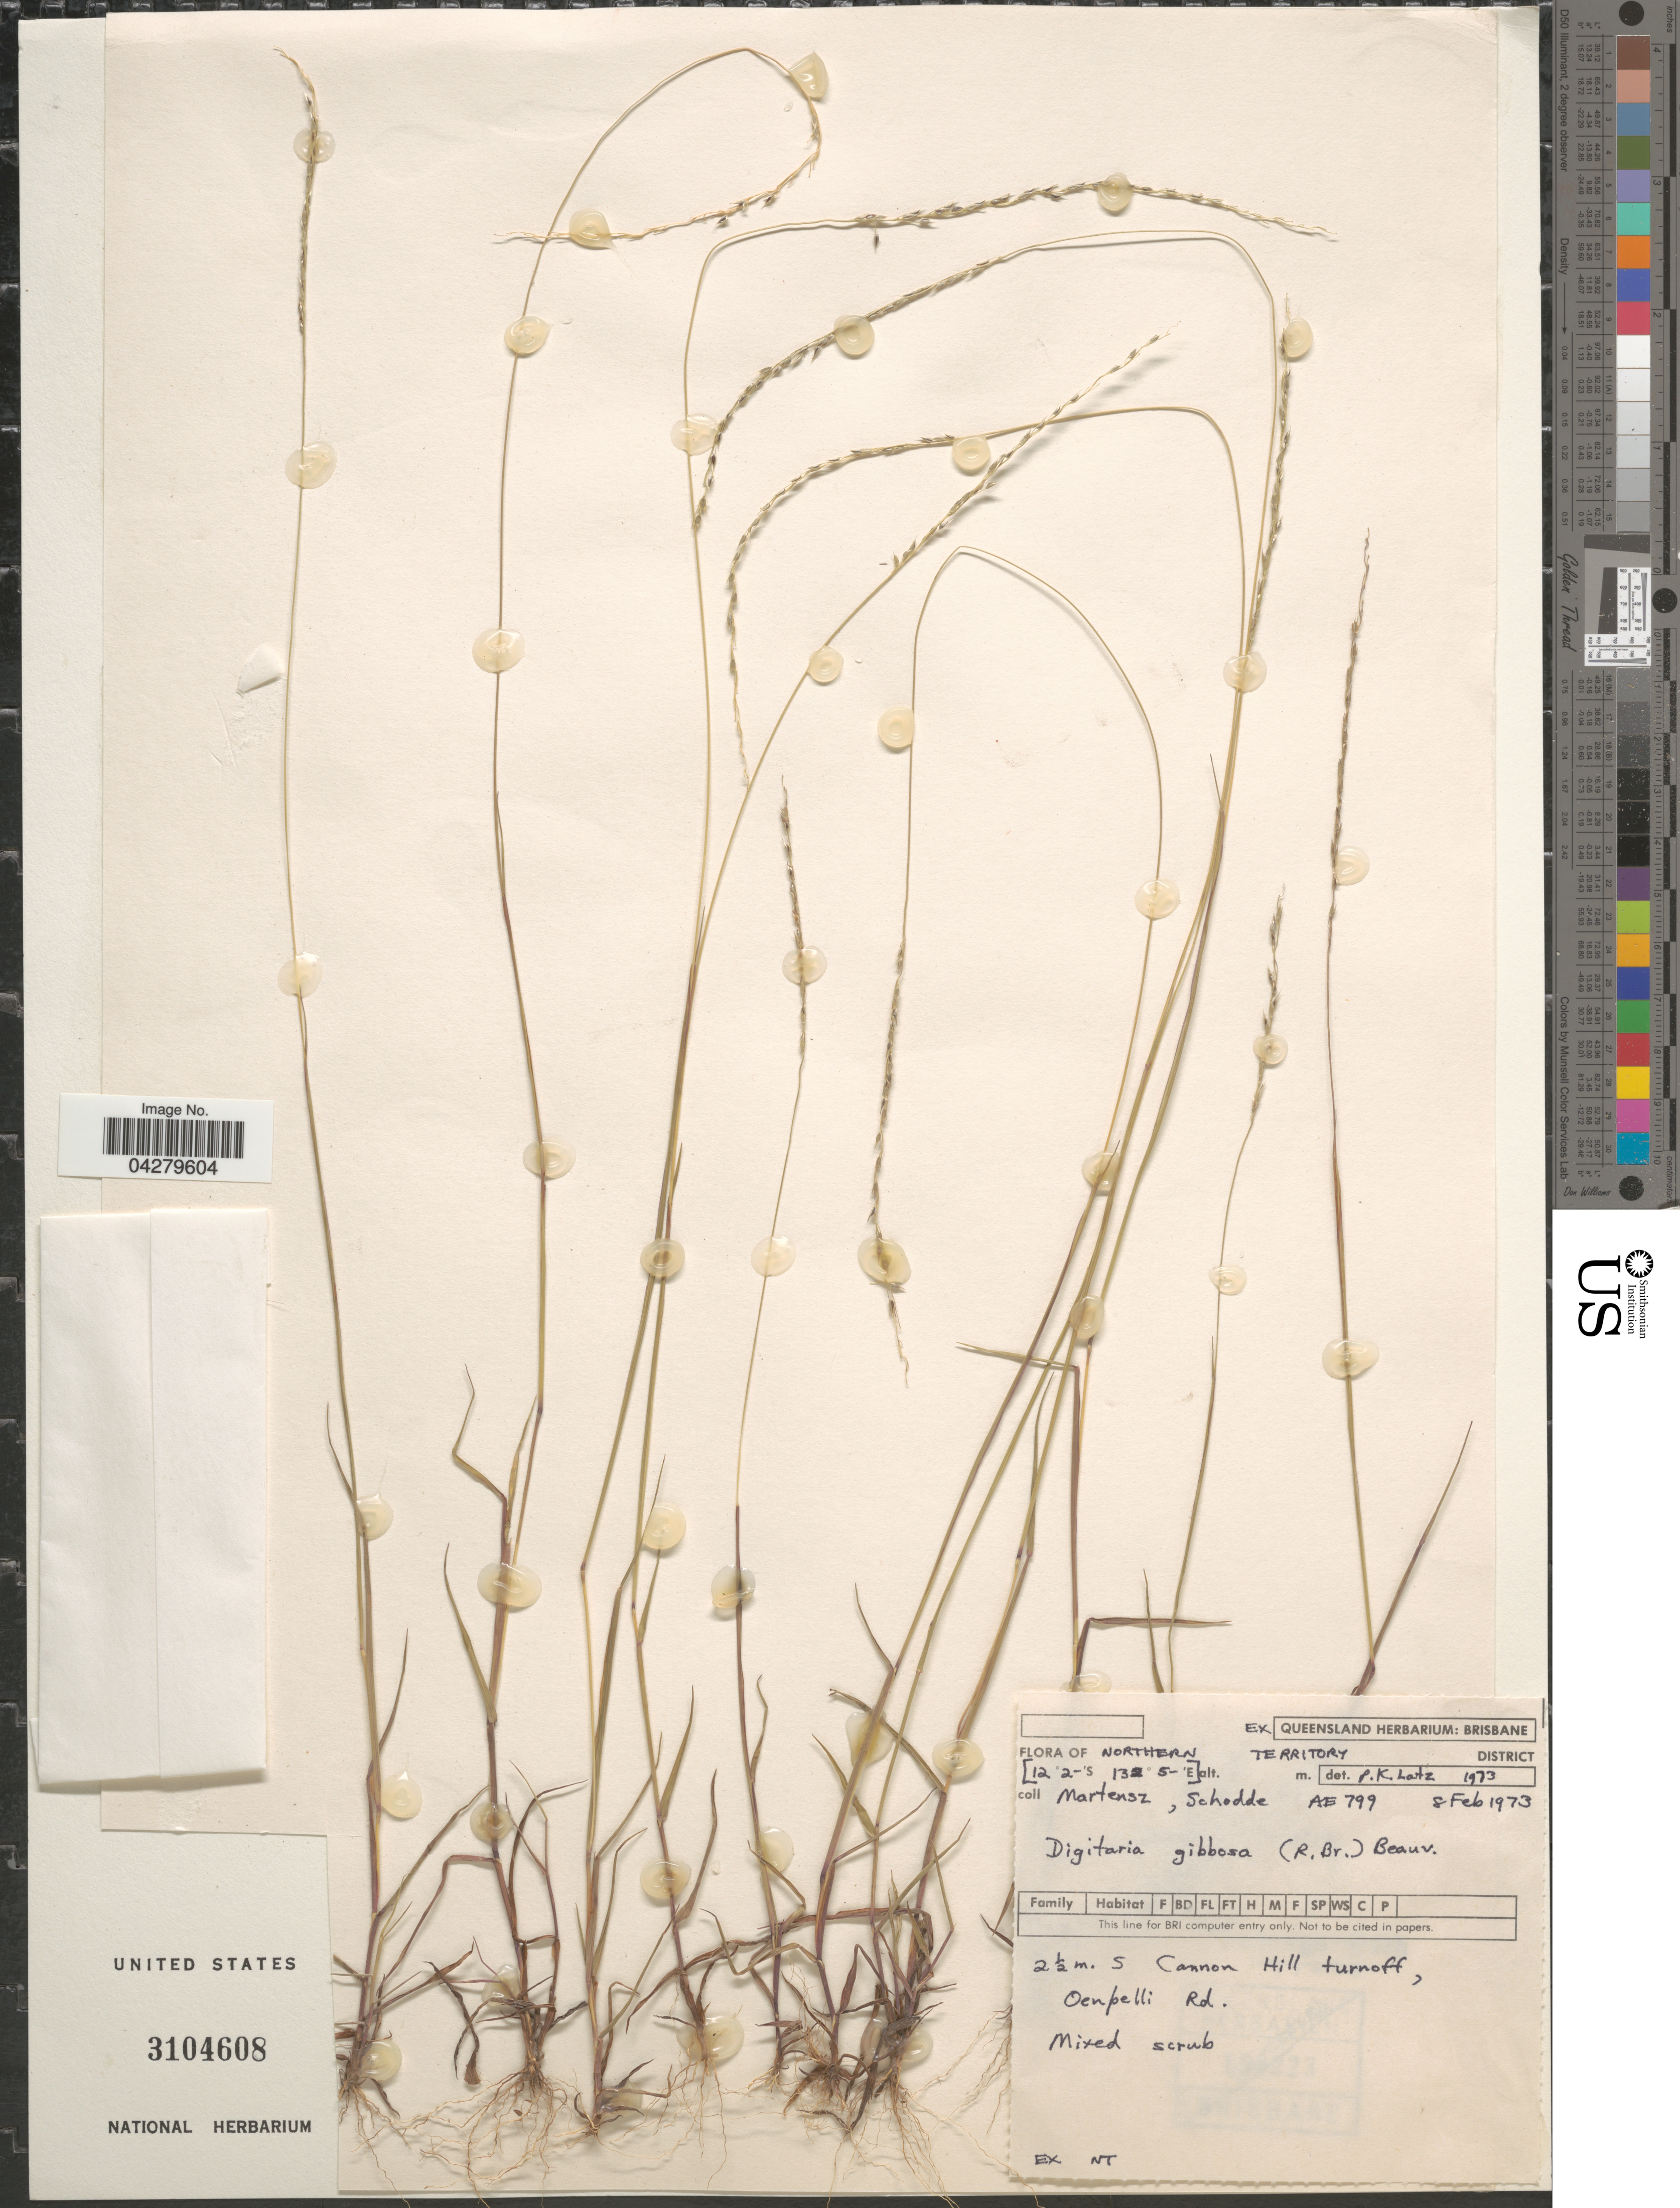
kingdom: Plantae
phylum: Tracheophyta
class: Liliopsida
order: Poales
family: Poaceae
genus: Digitaria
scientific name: Digitaria gibbosa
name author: (R. Br.) P. Beauv.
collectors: Martensz & Schodde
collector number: AE799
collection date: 1973-02-08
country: Australia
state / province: Northern Territory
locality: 2½ m. S Cannon Hill turnoff, Oenpelli Rd.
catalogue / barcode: US 3104608